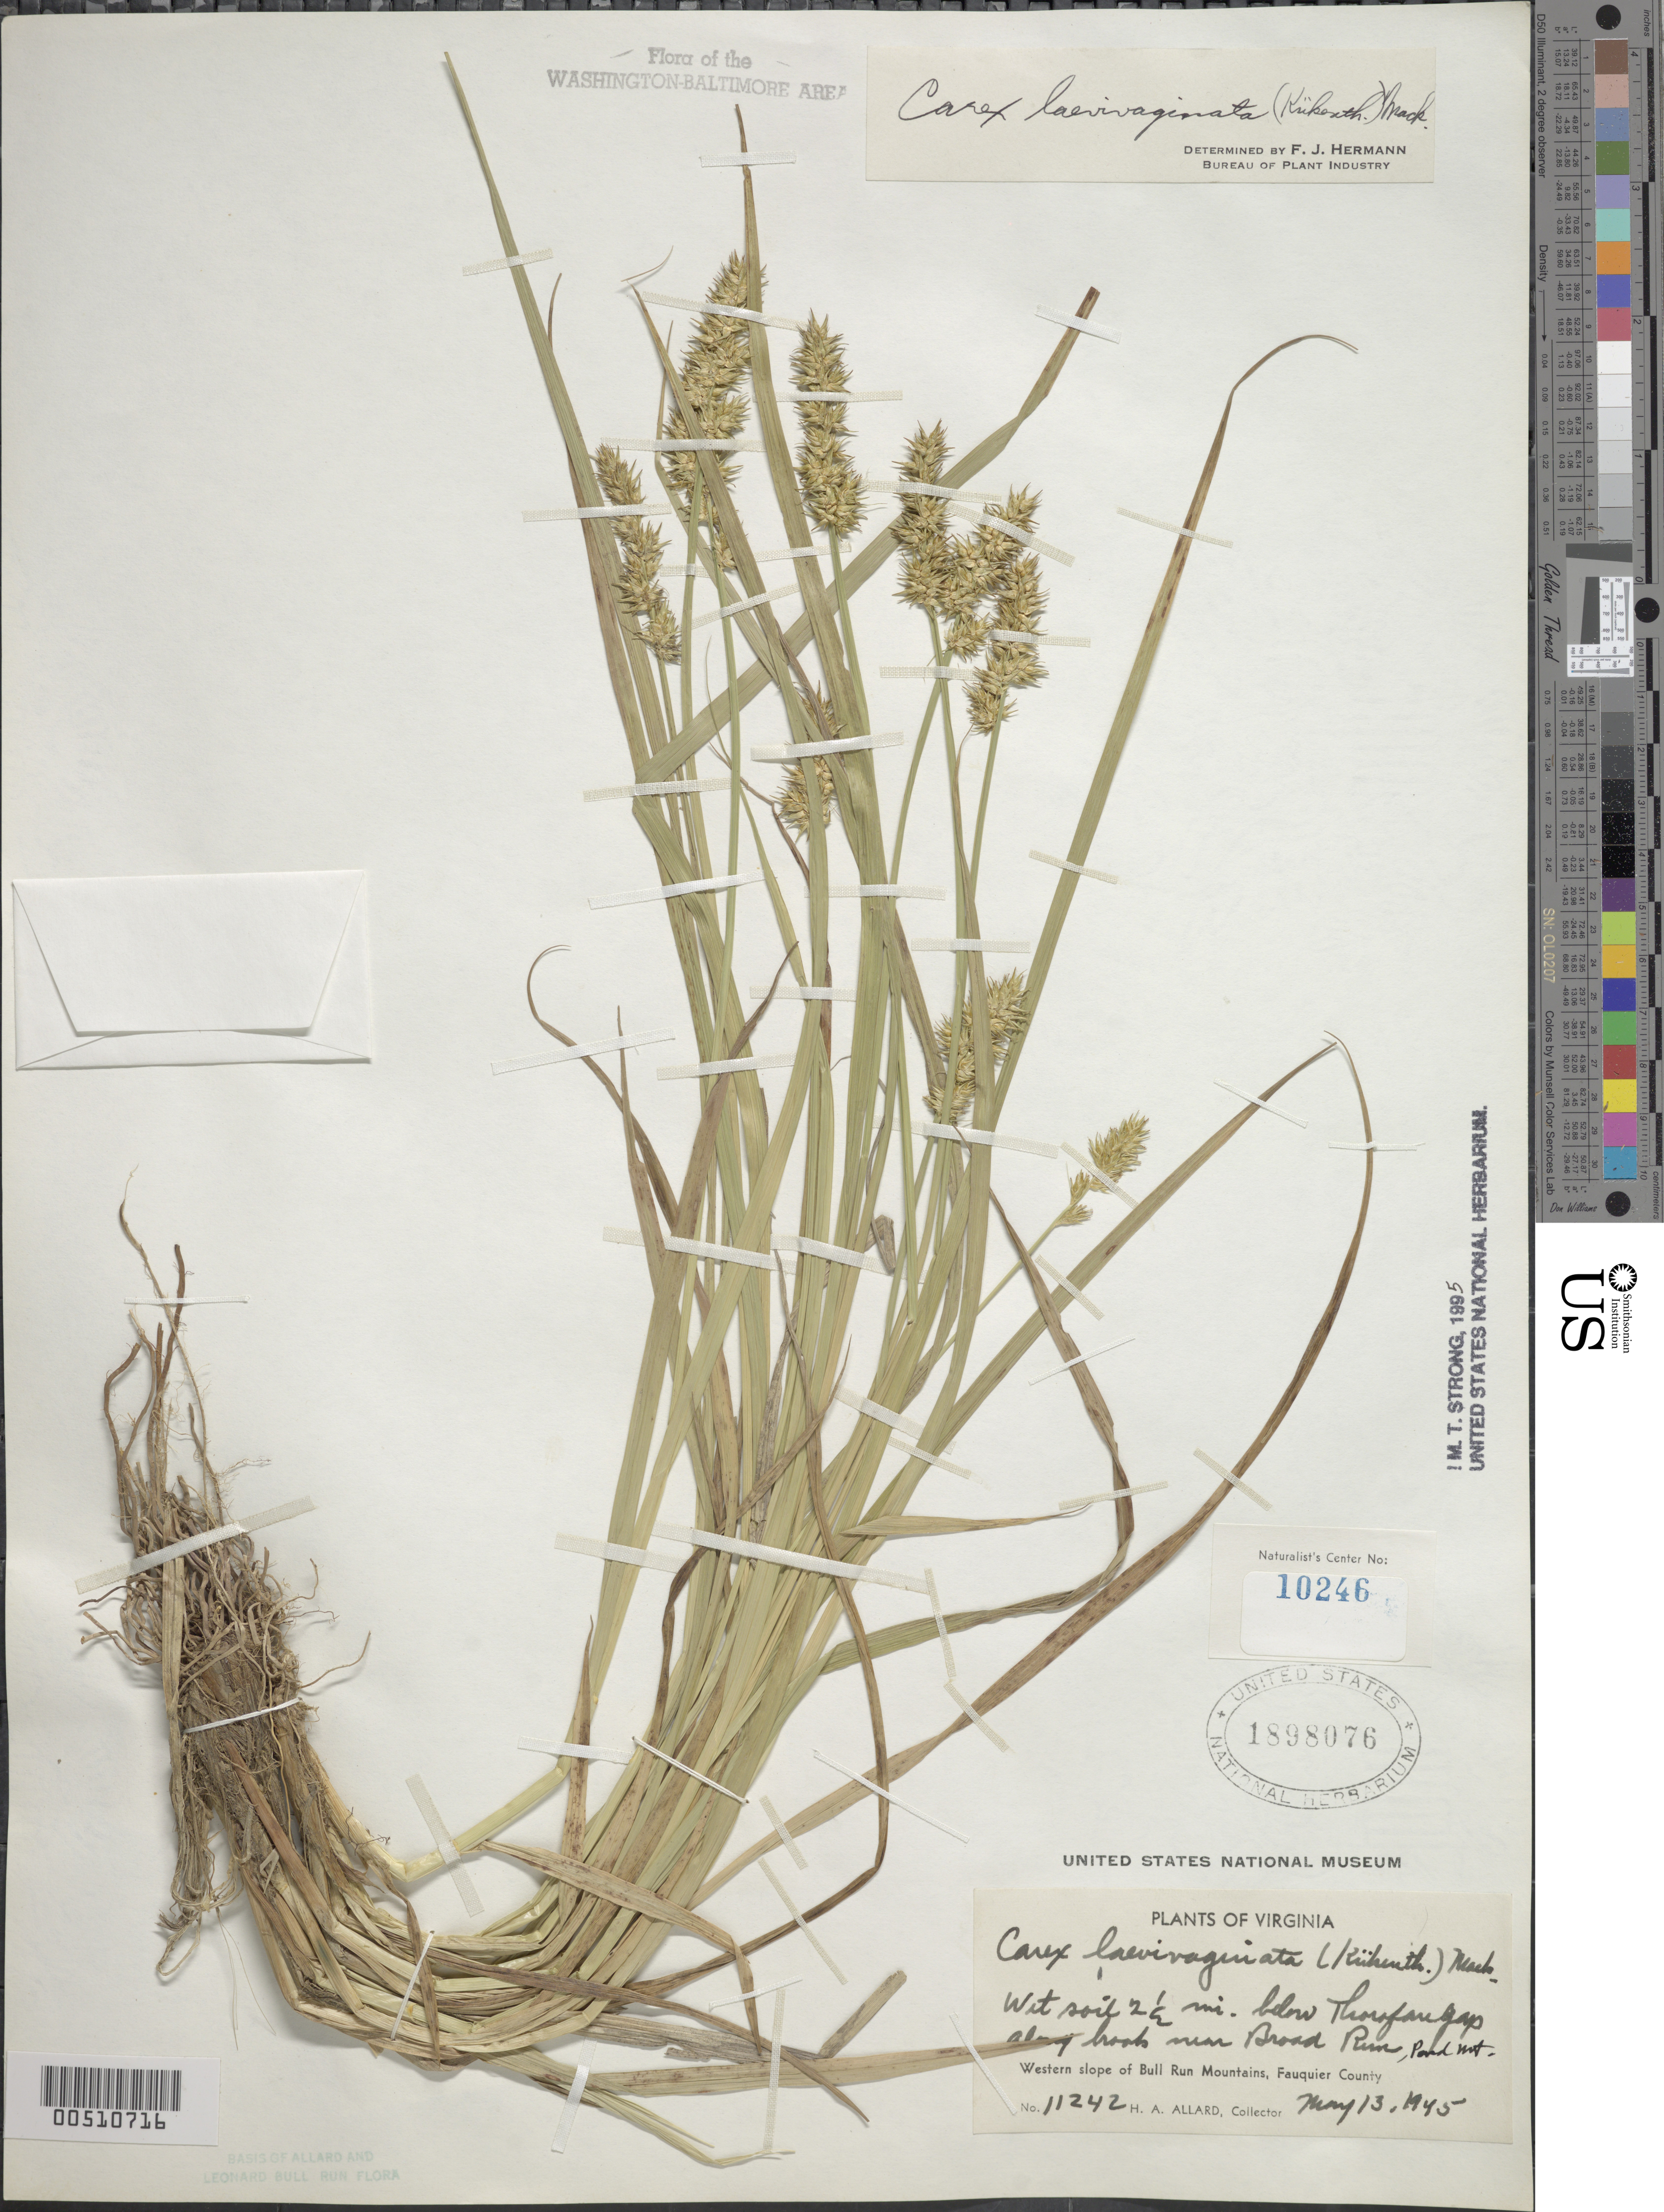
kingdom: Plantae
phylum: Tracheophyta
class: Liliopsida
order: Poales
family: Cyperaceae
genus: Carex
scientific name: Carex laevivaginata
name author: (Kük.) Mack.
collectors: H. A. Allard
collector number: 11242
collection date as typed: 13 May 1945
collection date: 1945-05-13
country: United States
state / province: Virginia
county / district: Fauquier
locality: Near Broad Run, Pond Mt. below Thorofare Gap, W slope of Bull Run Mts. Bull Run Mts.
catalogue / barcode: US 1898076